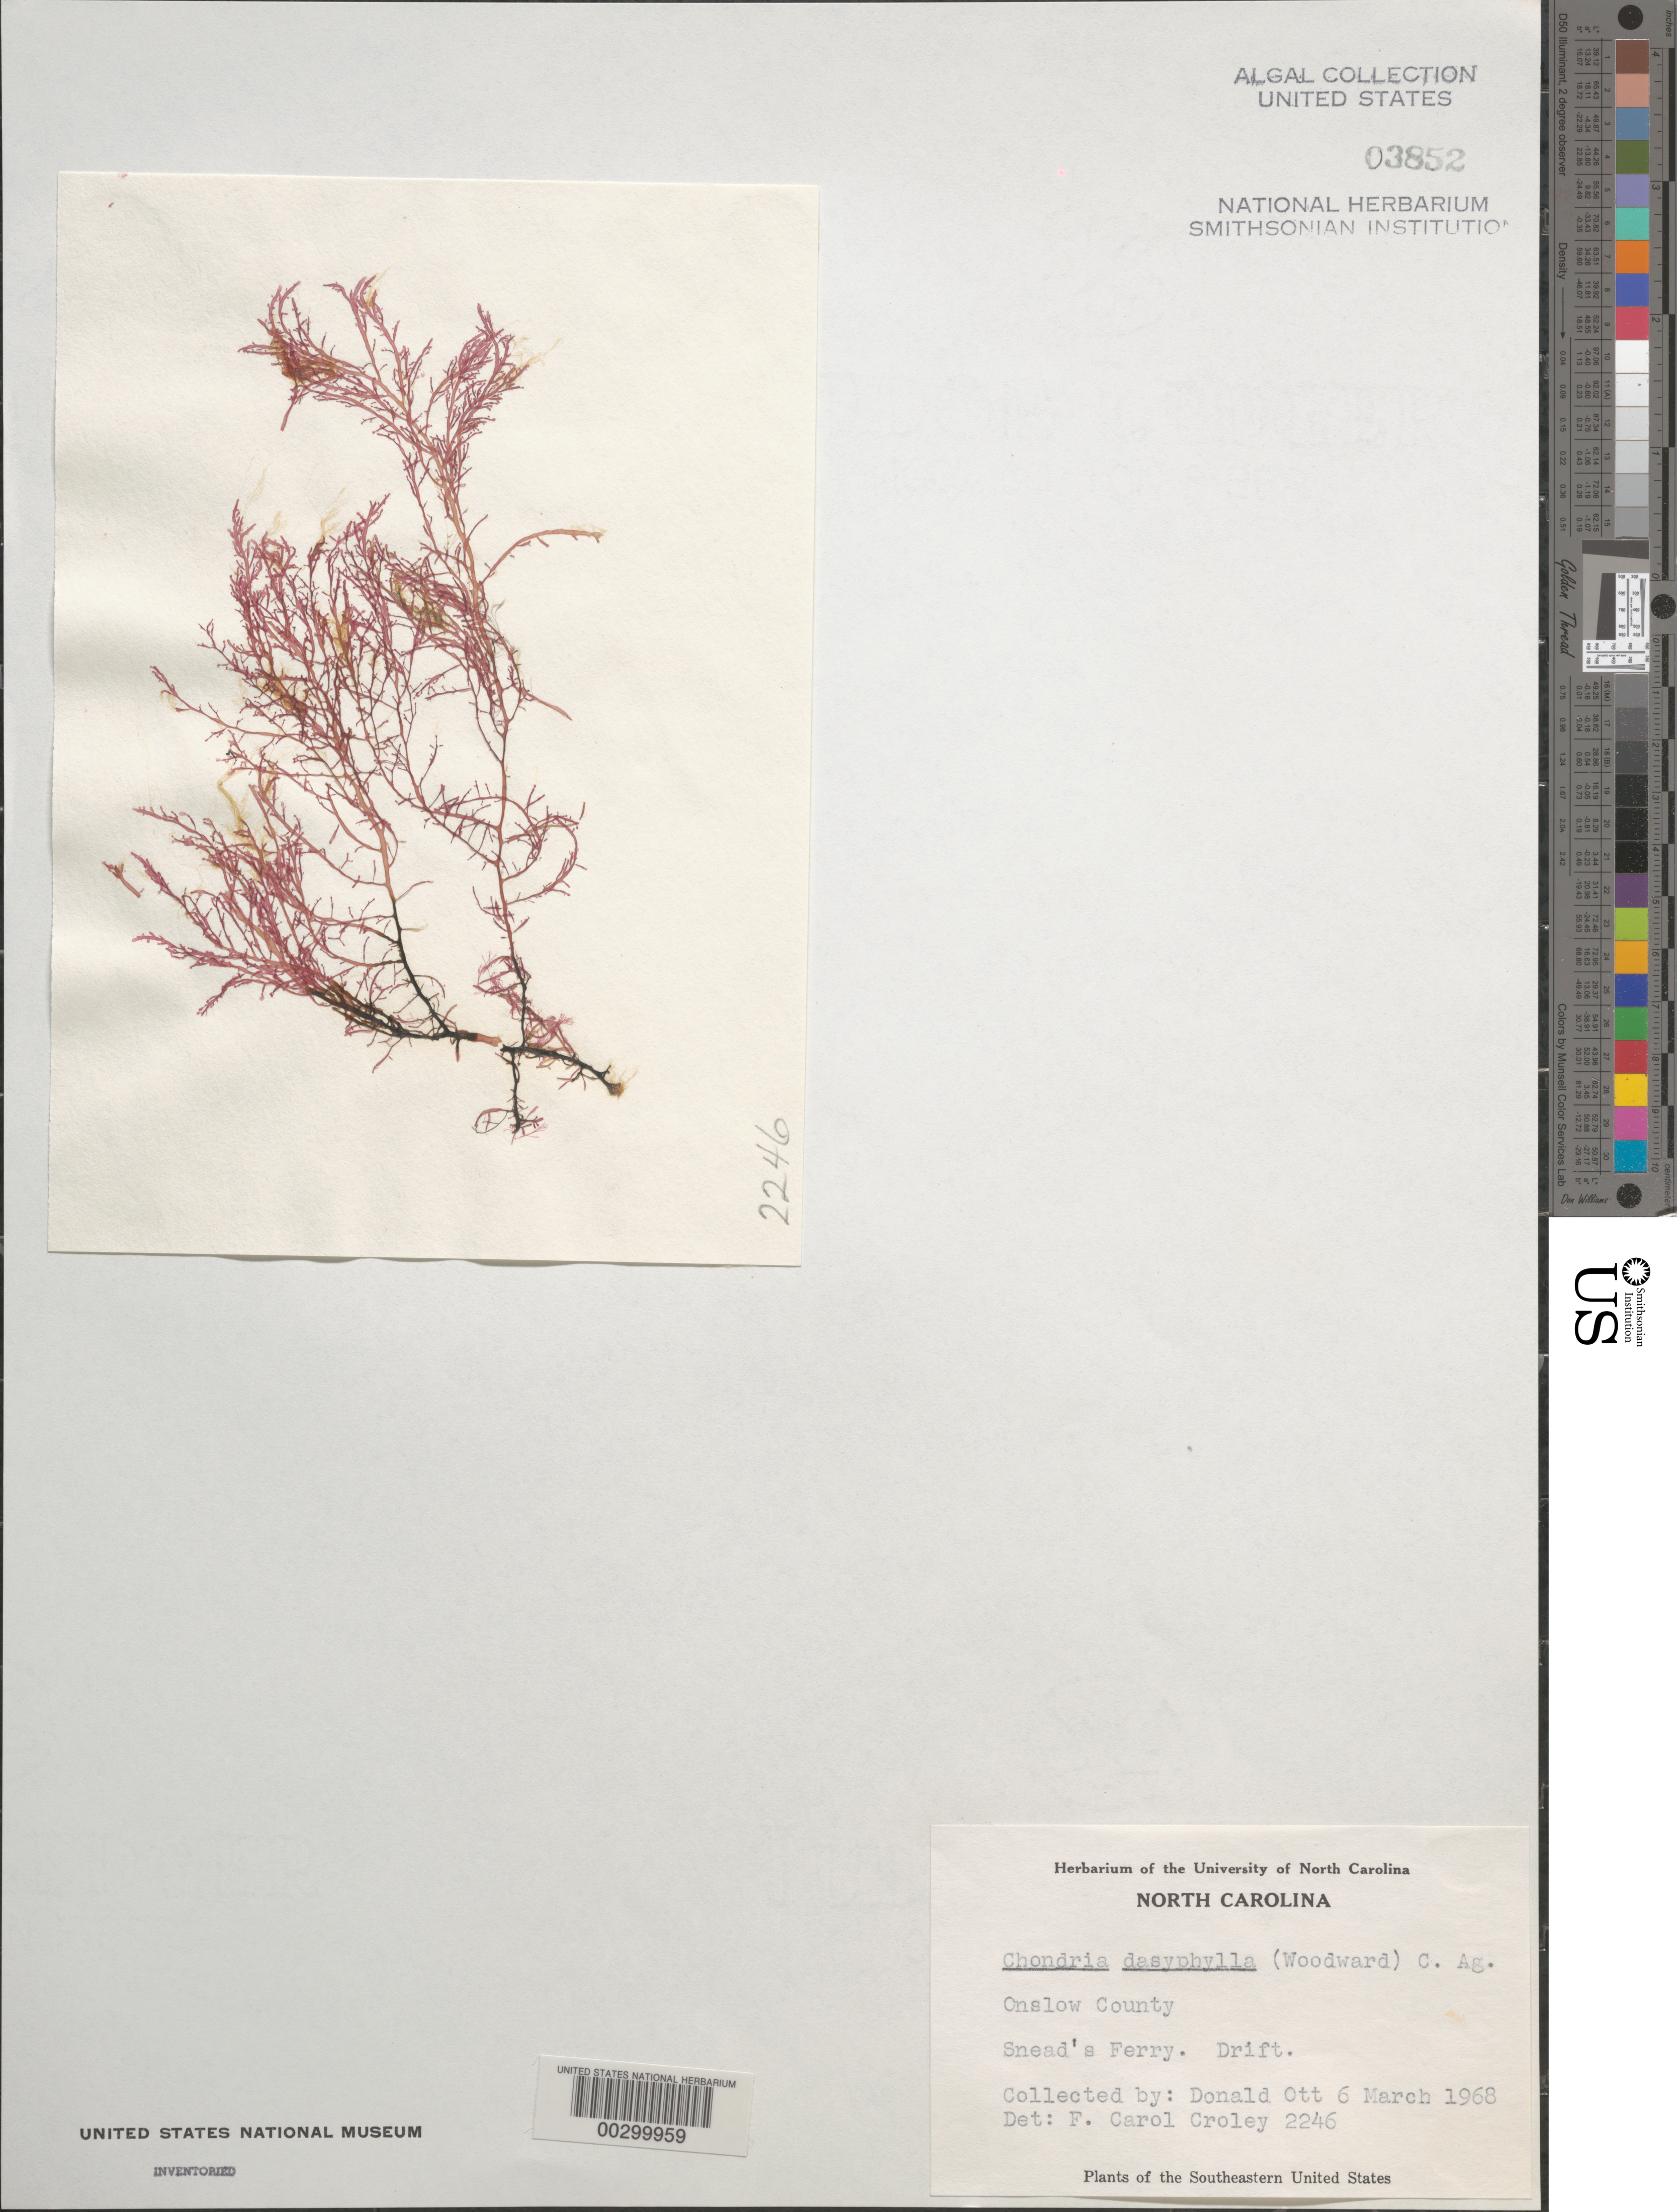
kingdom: Plantae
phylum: Rhodophyta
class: Florideophyceae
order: Ceramiales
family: Rhodomelaceae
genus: Chondria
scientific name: Chondria dasyphylla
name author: (Woodw.) C. Agardh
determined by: Croley, F. C.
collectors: F. Ott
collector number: FCC 2246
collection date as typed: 06 Mar 1968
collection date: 1968-03-06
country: United States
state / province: North Carolina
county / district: Onslow County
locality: Snead's Ferry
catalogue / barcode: US 3852